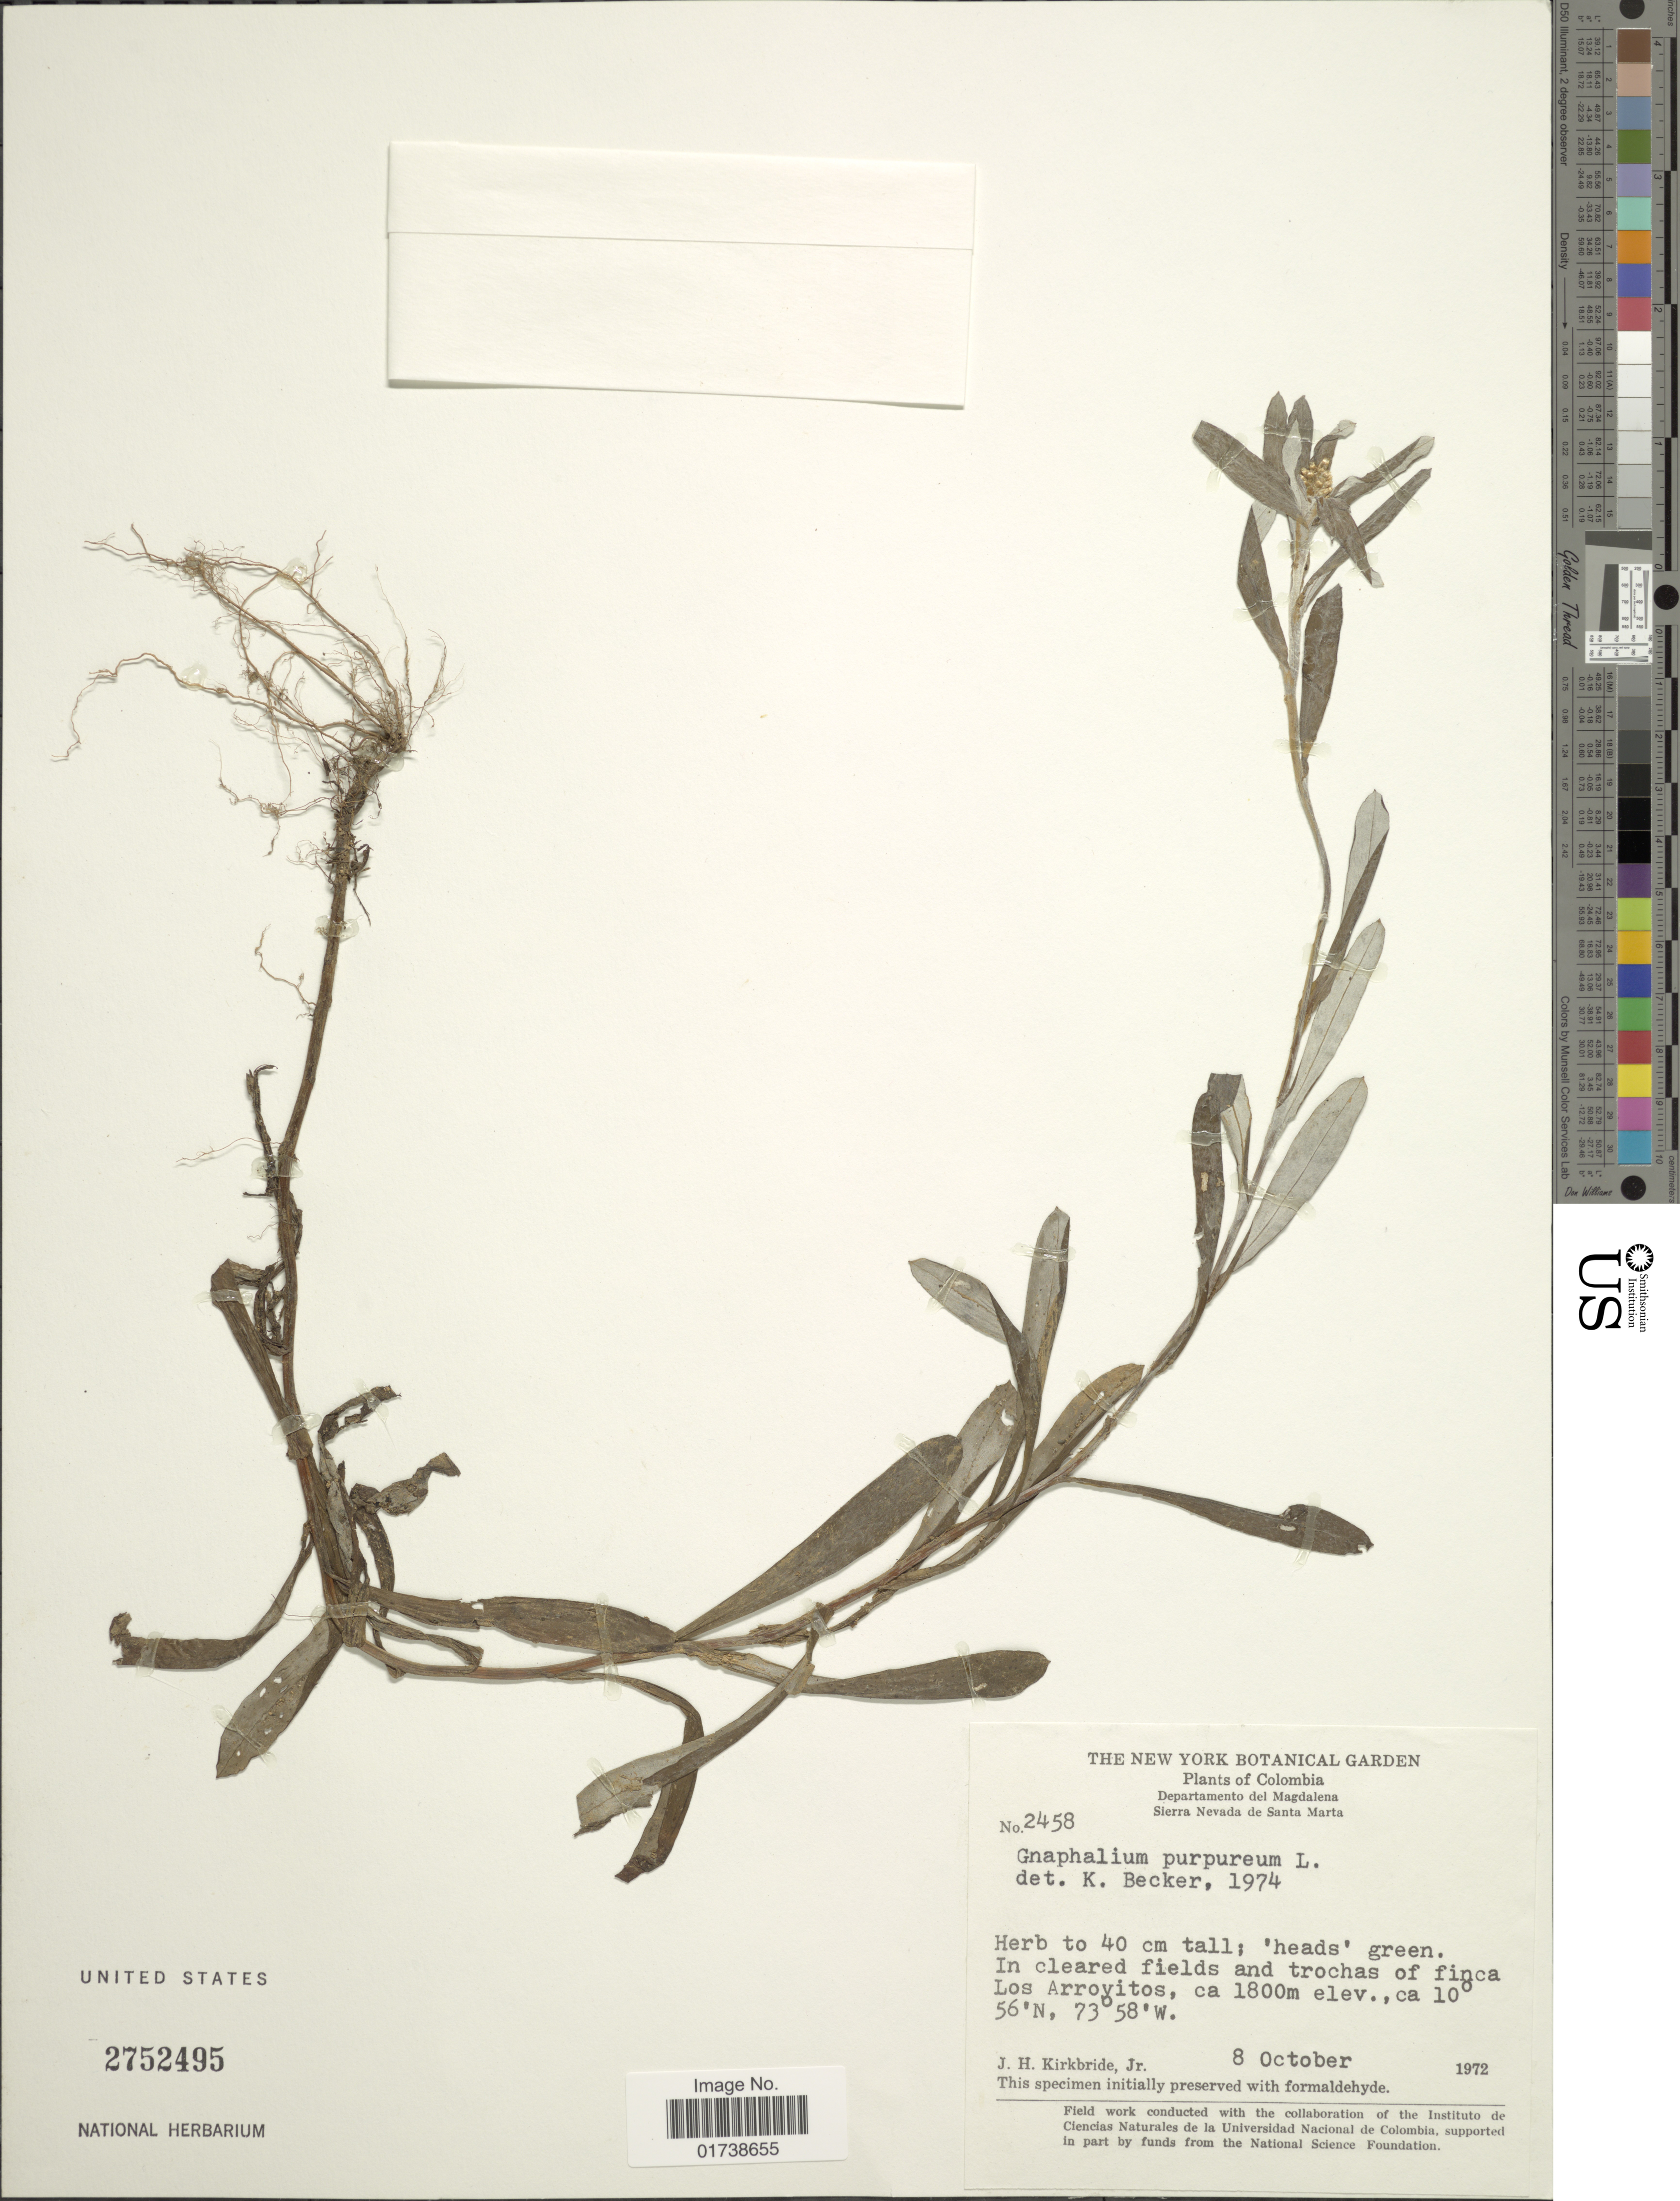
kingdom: Plantae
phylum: Tracheophyta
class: Magnoliopsida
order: Asterales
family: Asteraceae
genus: Gamochaeta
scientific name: Gamochaeta purpurea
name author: (L.) Cabrera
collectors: J. H. Kirkbride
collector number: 2458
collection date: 1972-10-08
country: Colombia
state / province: Magdalena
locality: Sierra Nevada de Santa Marta, in cleared fields and trochas of finca Los Arroyitos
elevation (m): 1800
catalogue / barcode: US 2752495